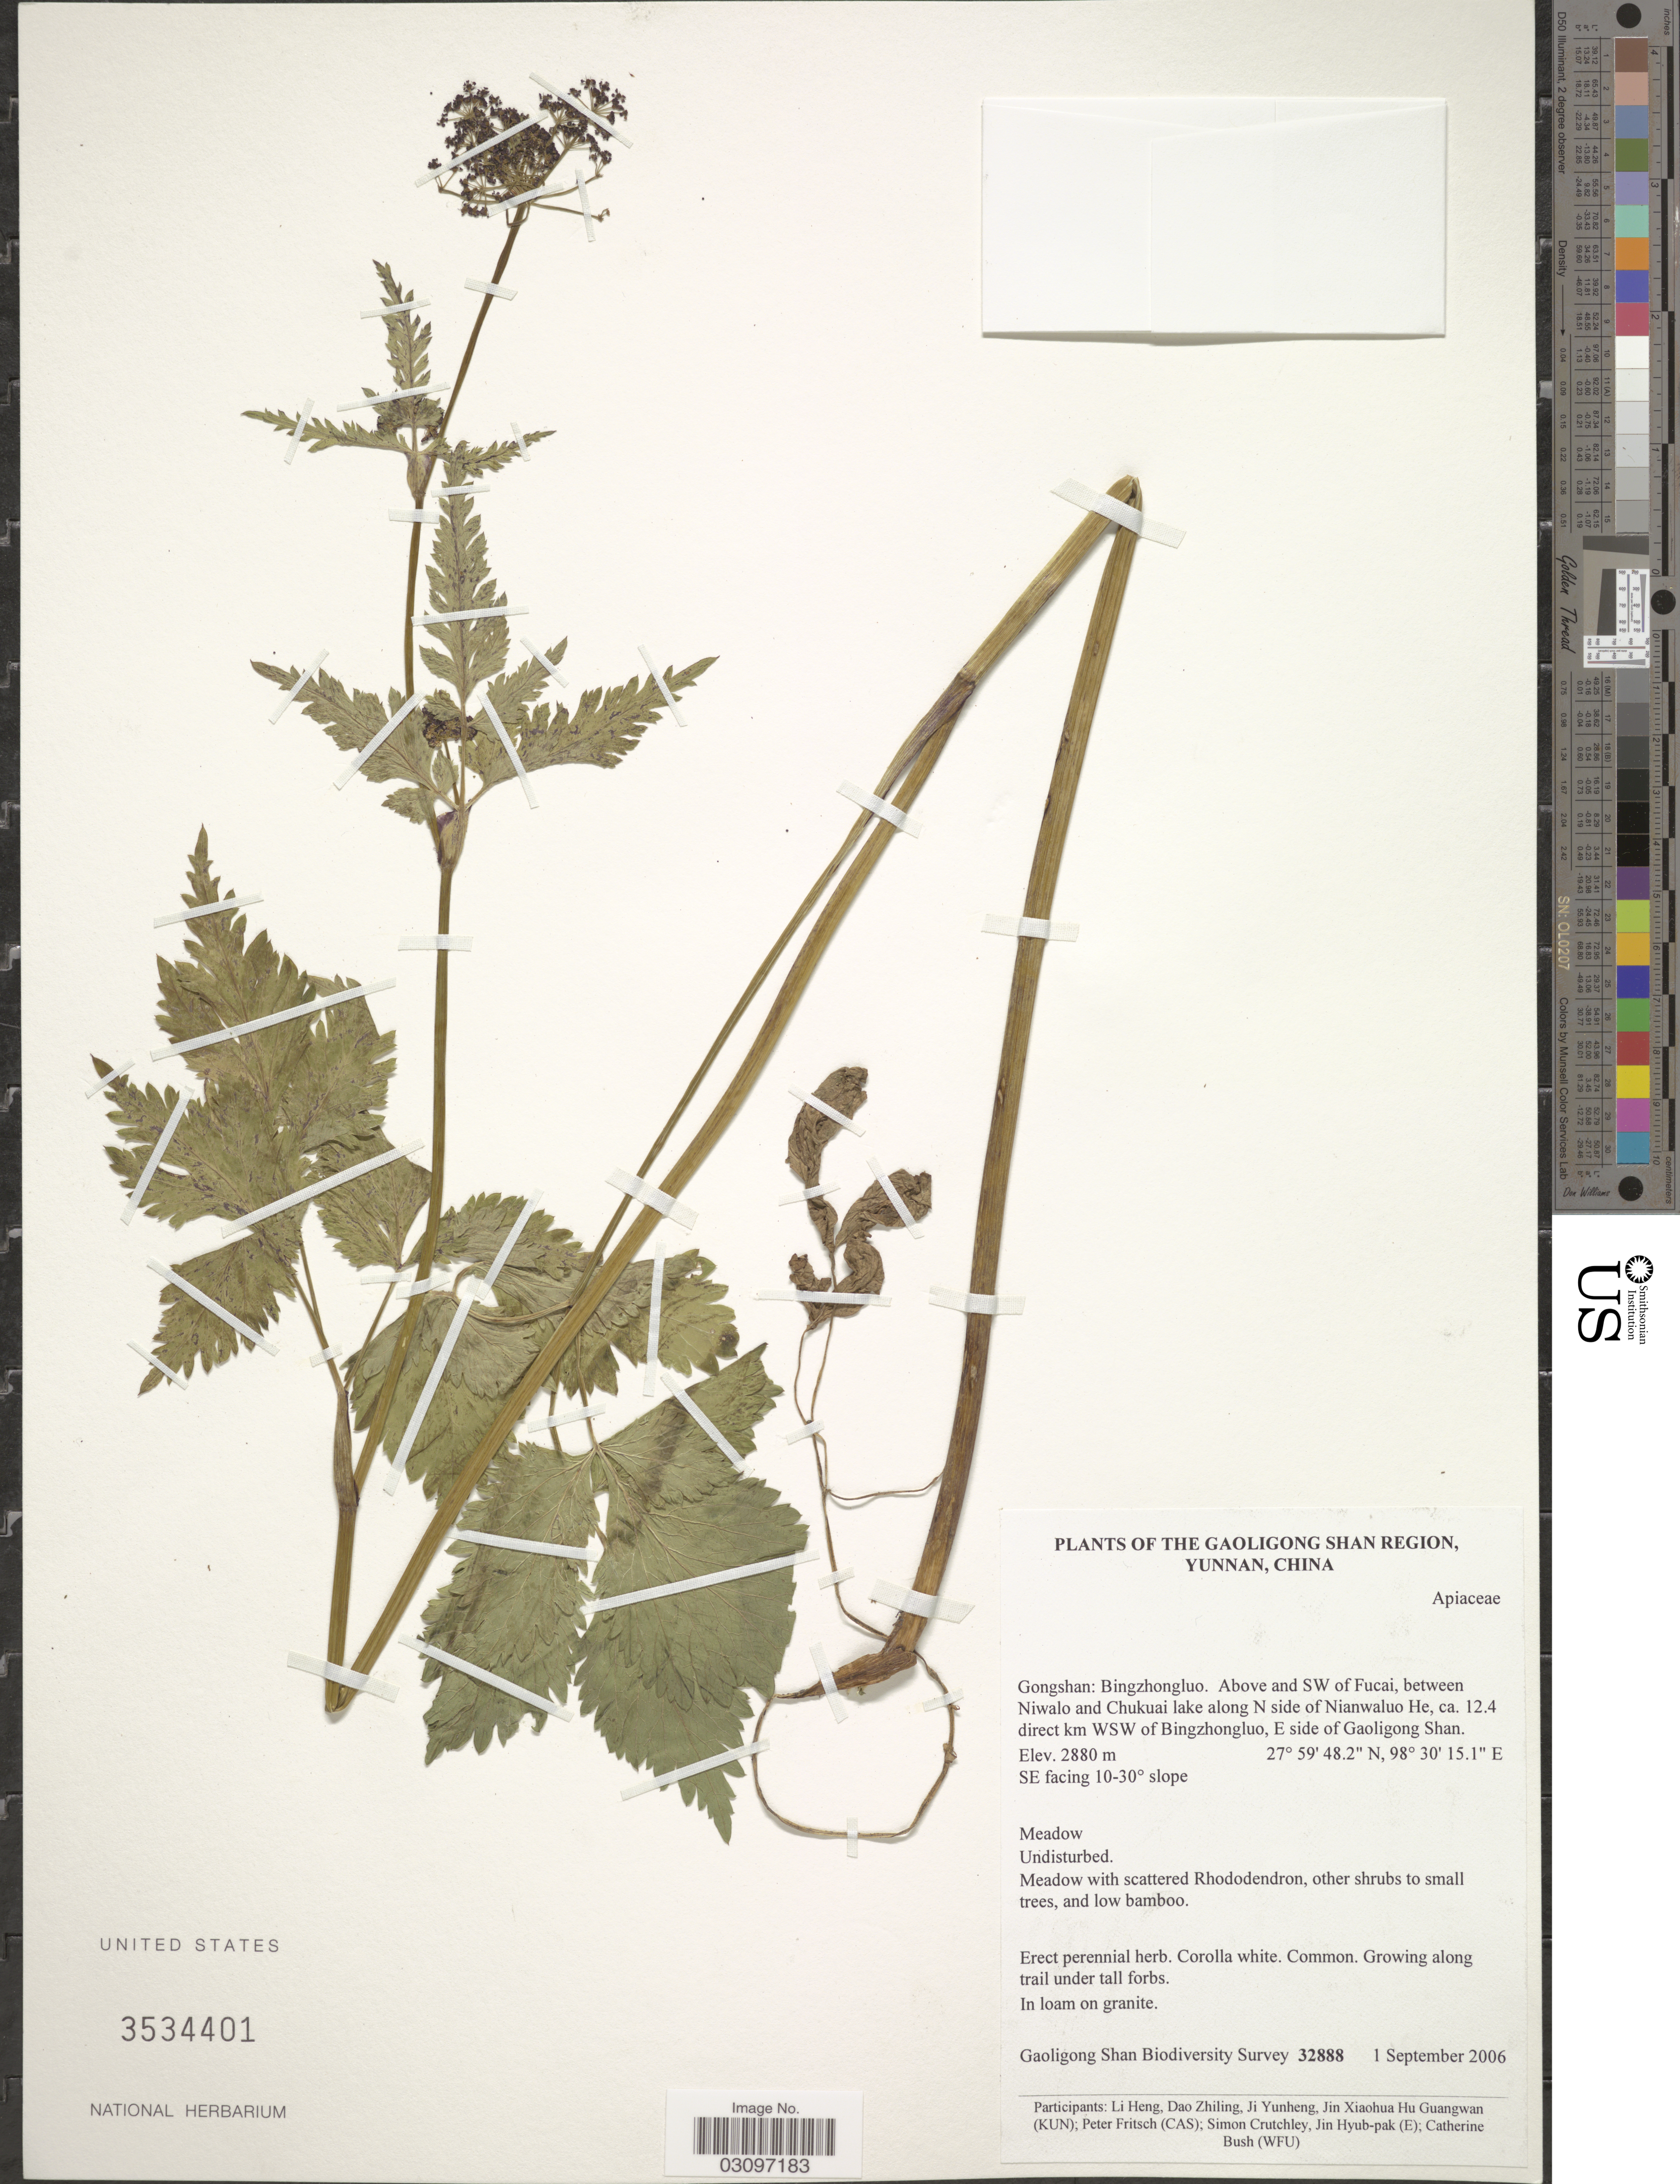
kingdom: Plantae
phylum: Tracheophyta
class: Magnoliopsida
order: Apiales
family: Apiaceae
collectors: Gaoligong Shan Biodiversity Survey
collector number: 32888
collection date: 2006-09-01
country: China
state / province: Yunnan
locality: Gaoligong Shan Region. Gongshan: Bingzhongluo. Above and SW of Fucai, between Niwalo and Chukuai lake along N side of Nianwaluo He, ca. 12.4 direct km WSW of Bingzhongluo, E side of Gaoligong Shan.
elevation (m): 2880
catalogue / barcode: US 3534401